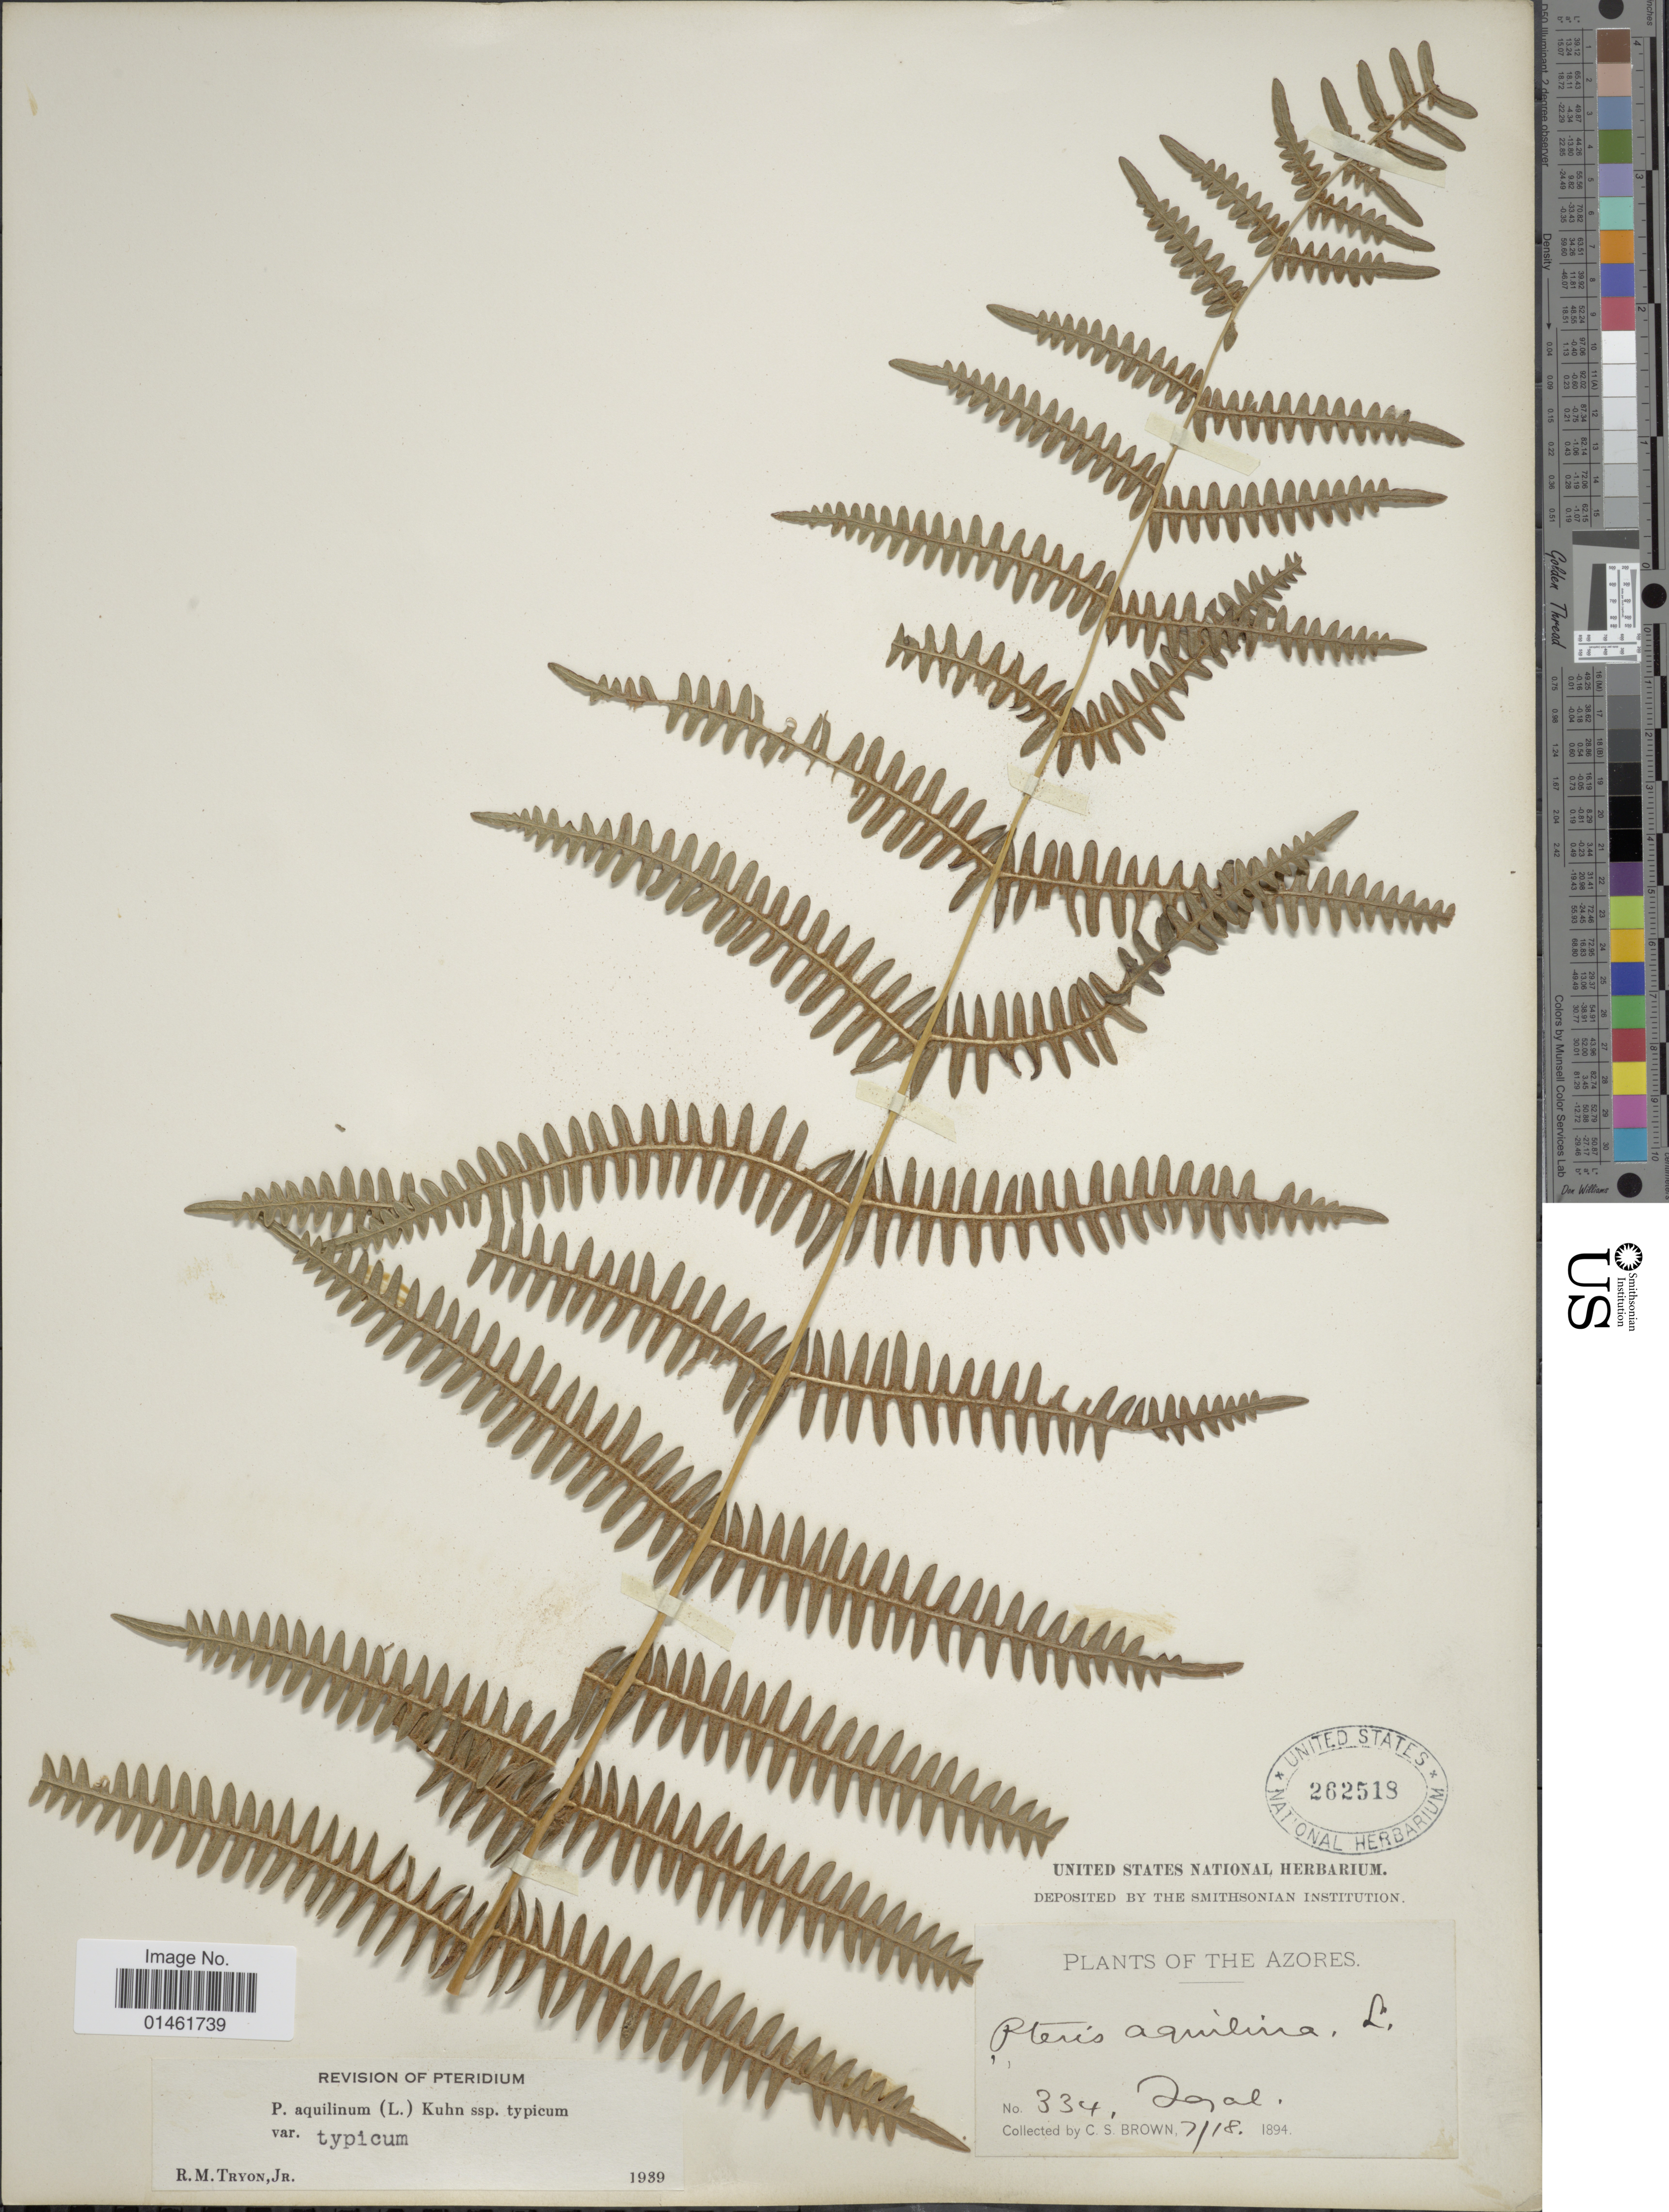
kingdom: Plantae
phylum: Tracheophyta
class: Polypodiopsida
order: Polypodiales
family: Dennstaedtiaceae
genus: Pteridium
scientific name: Pteridium aquilinum var. typicum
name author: R.M. Tryon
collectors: C. S. Brown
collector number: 334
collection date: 1894-07-18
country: Portugal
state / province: Azores (Aut. Reg.)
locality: Azores, Tojal [interpreted]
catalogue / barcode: US 262518